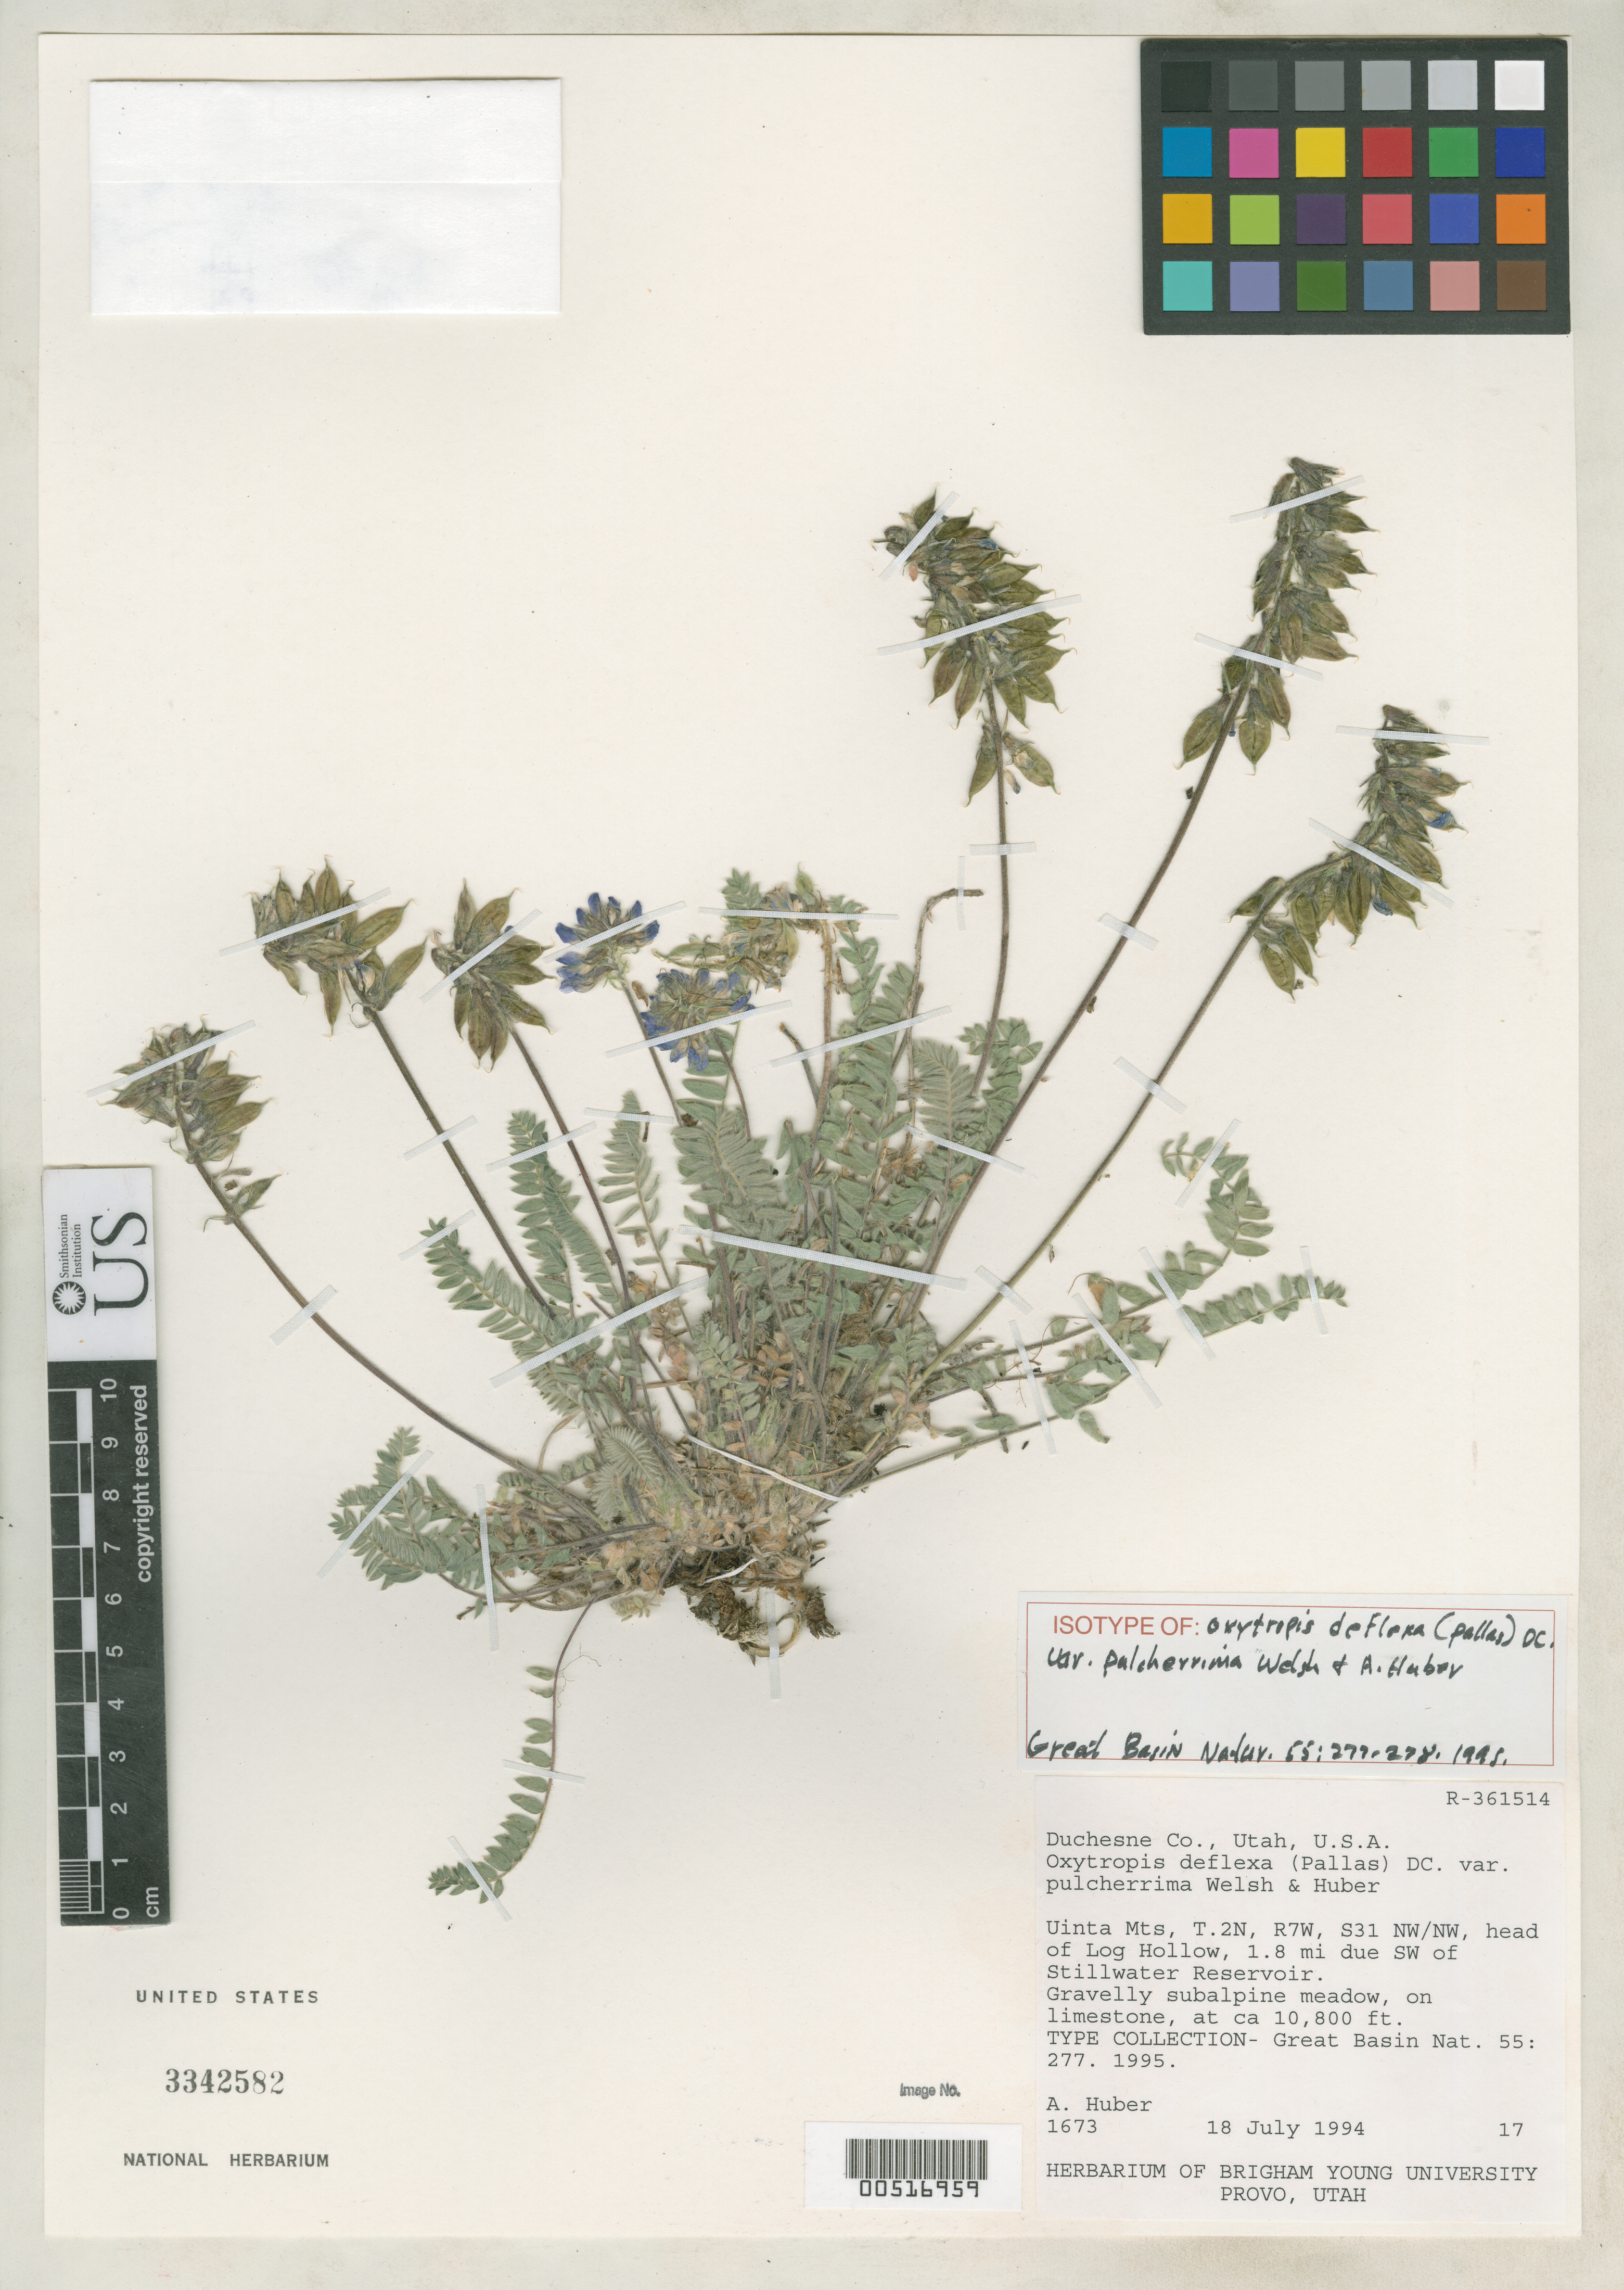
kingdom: Plantae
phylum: Tracheophyta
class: Magnoliopsida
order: Fabales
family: Fabaceae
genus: Oxytropis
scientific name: Oxytropis deflexa var. pulcherrima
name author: S.L. Welsh & A. Huber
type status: Isotype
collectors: A. Huber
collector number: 1673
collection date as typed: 18 Jul 1994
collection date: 1994-07-18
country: United States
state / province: Utah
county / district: Duchesne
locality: Uinta Mountains, head of Log hollow, 1.8 mi due SW of Stillwater Reservoir.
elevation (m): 3292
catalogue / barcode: US 3342582